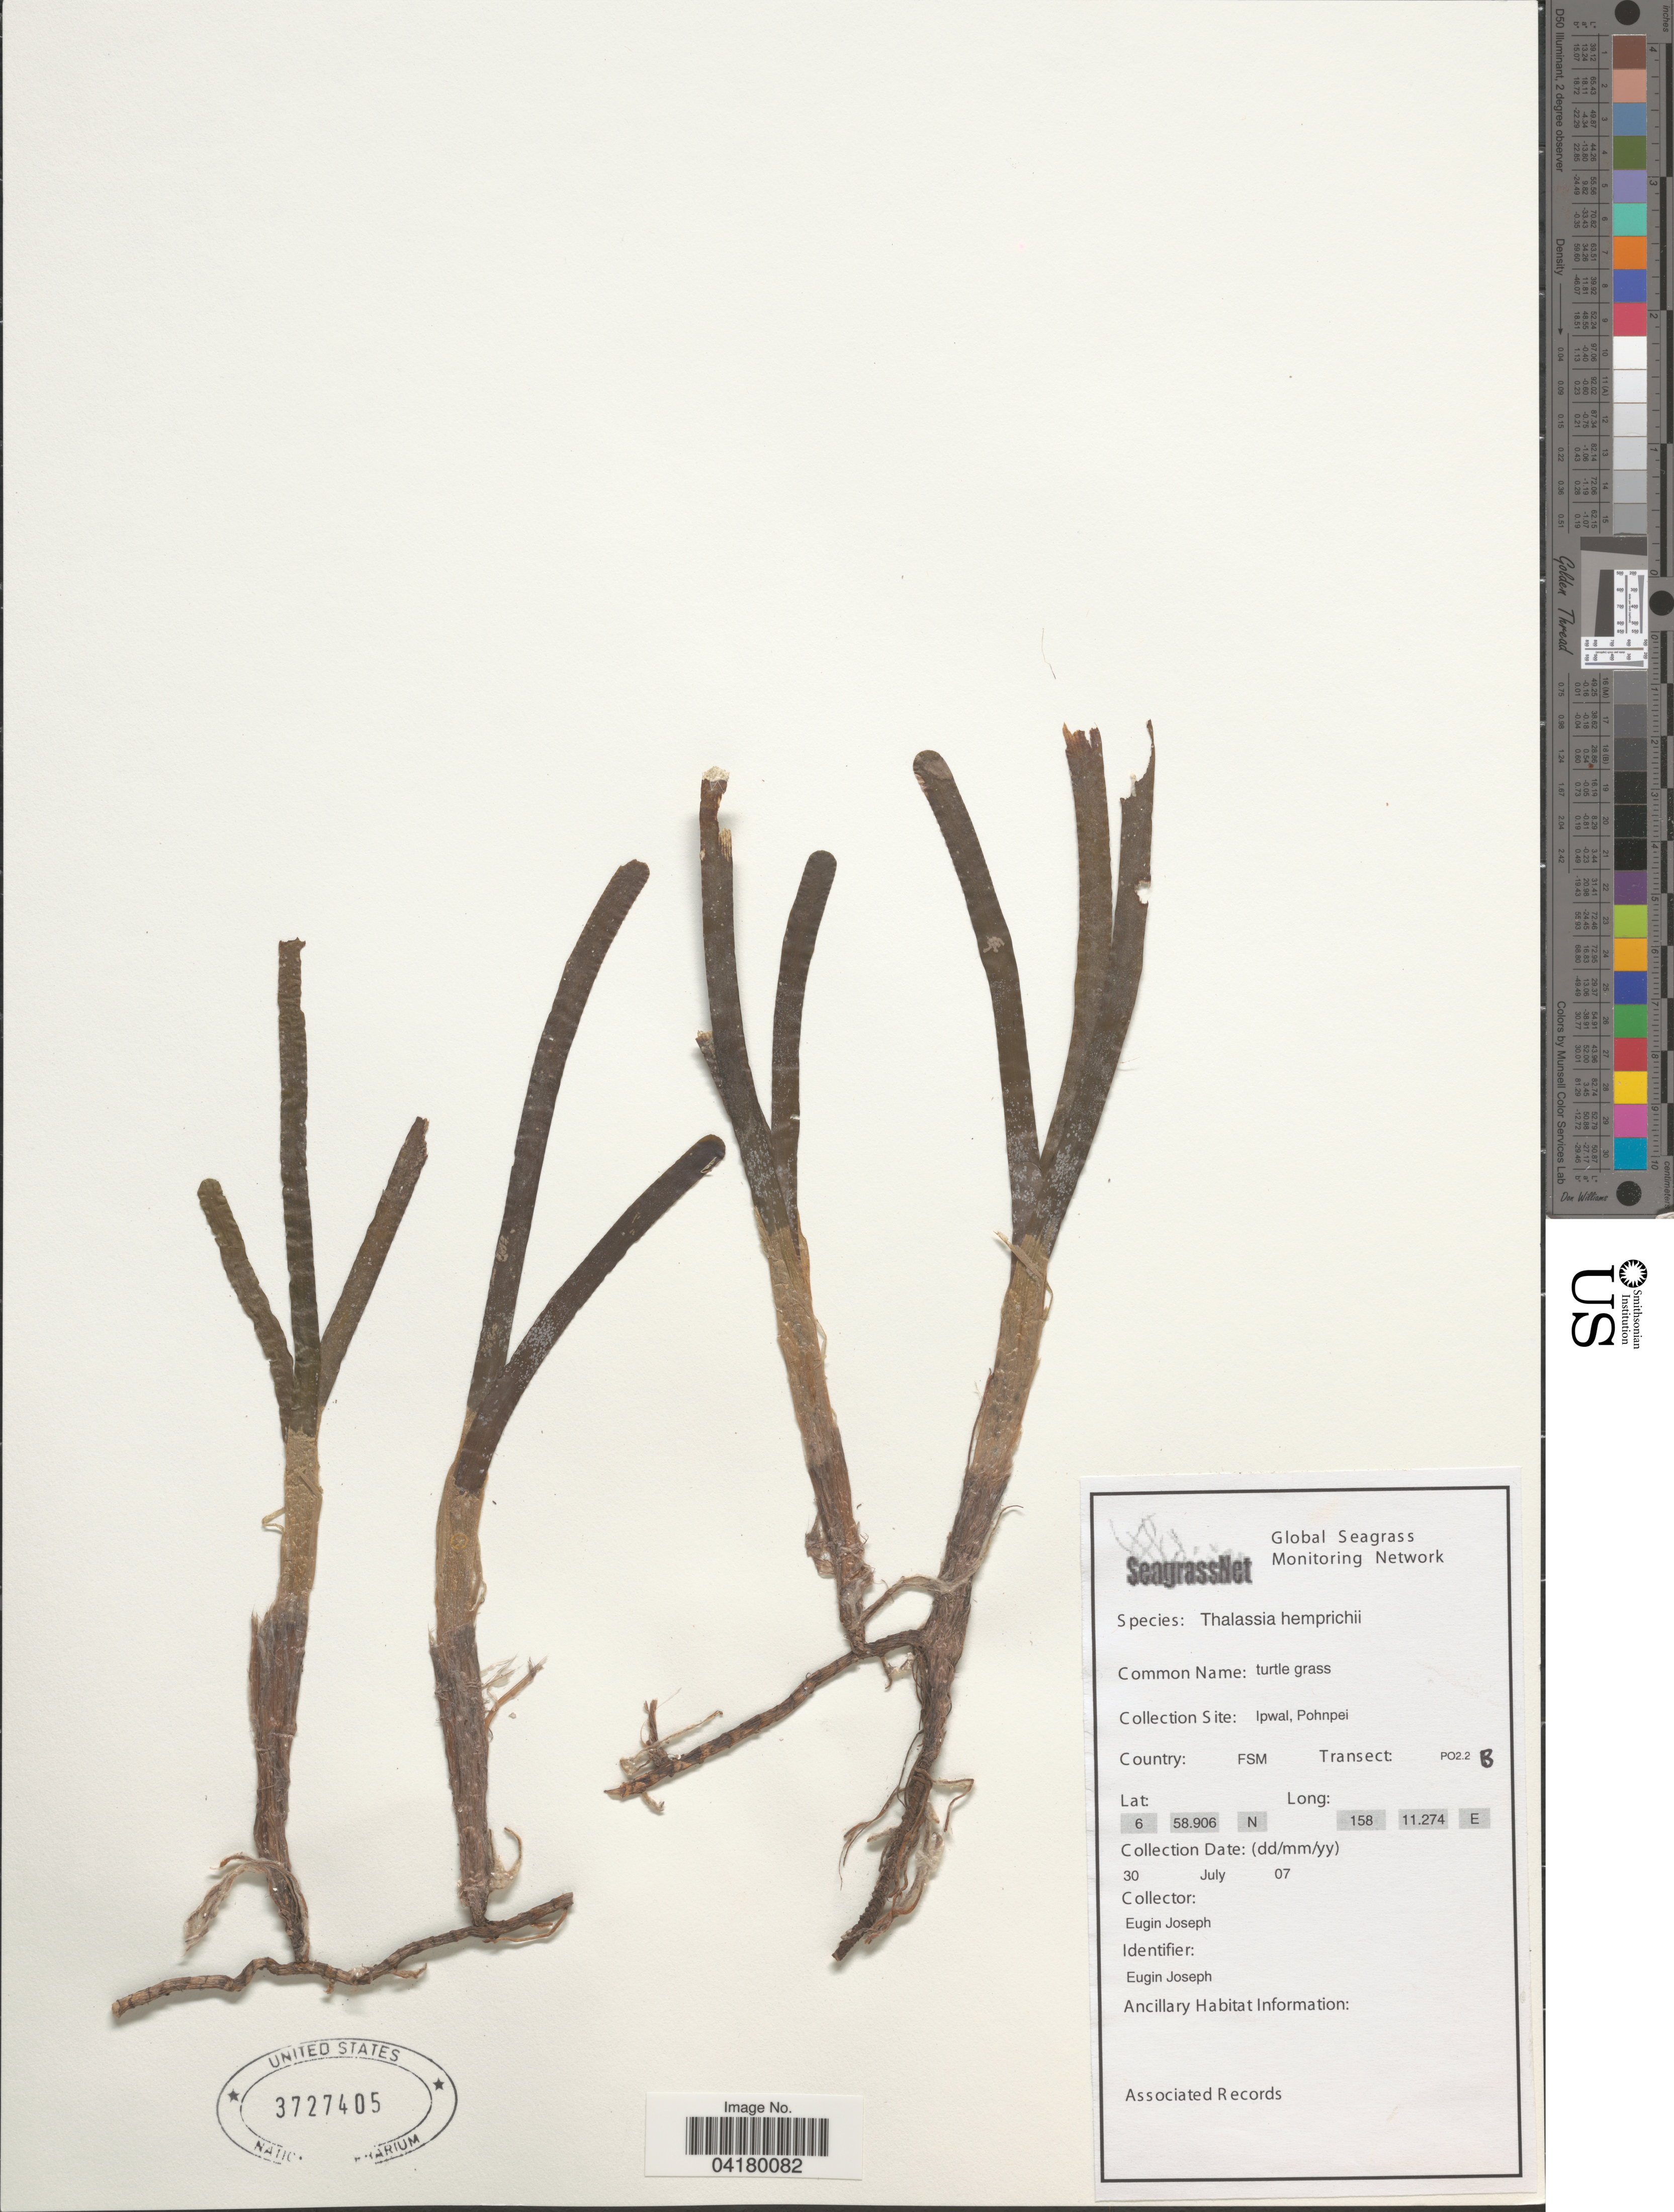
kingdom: Plantae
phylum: Tracheophyta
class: Liliopsida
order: Alismatales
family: Hydrocharitaceae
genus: Thalassia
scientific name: Thalassia hemprichii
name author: Asch.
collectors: E. Joseph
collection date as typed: Transcribed d/m/y: 30/7/7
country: Micronesia, Federated States of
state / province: Pohnpei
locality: Collection Site: Ipwal. Country: FSM. Transect: PO2.2B.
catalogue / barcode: US 3727405